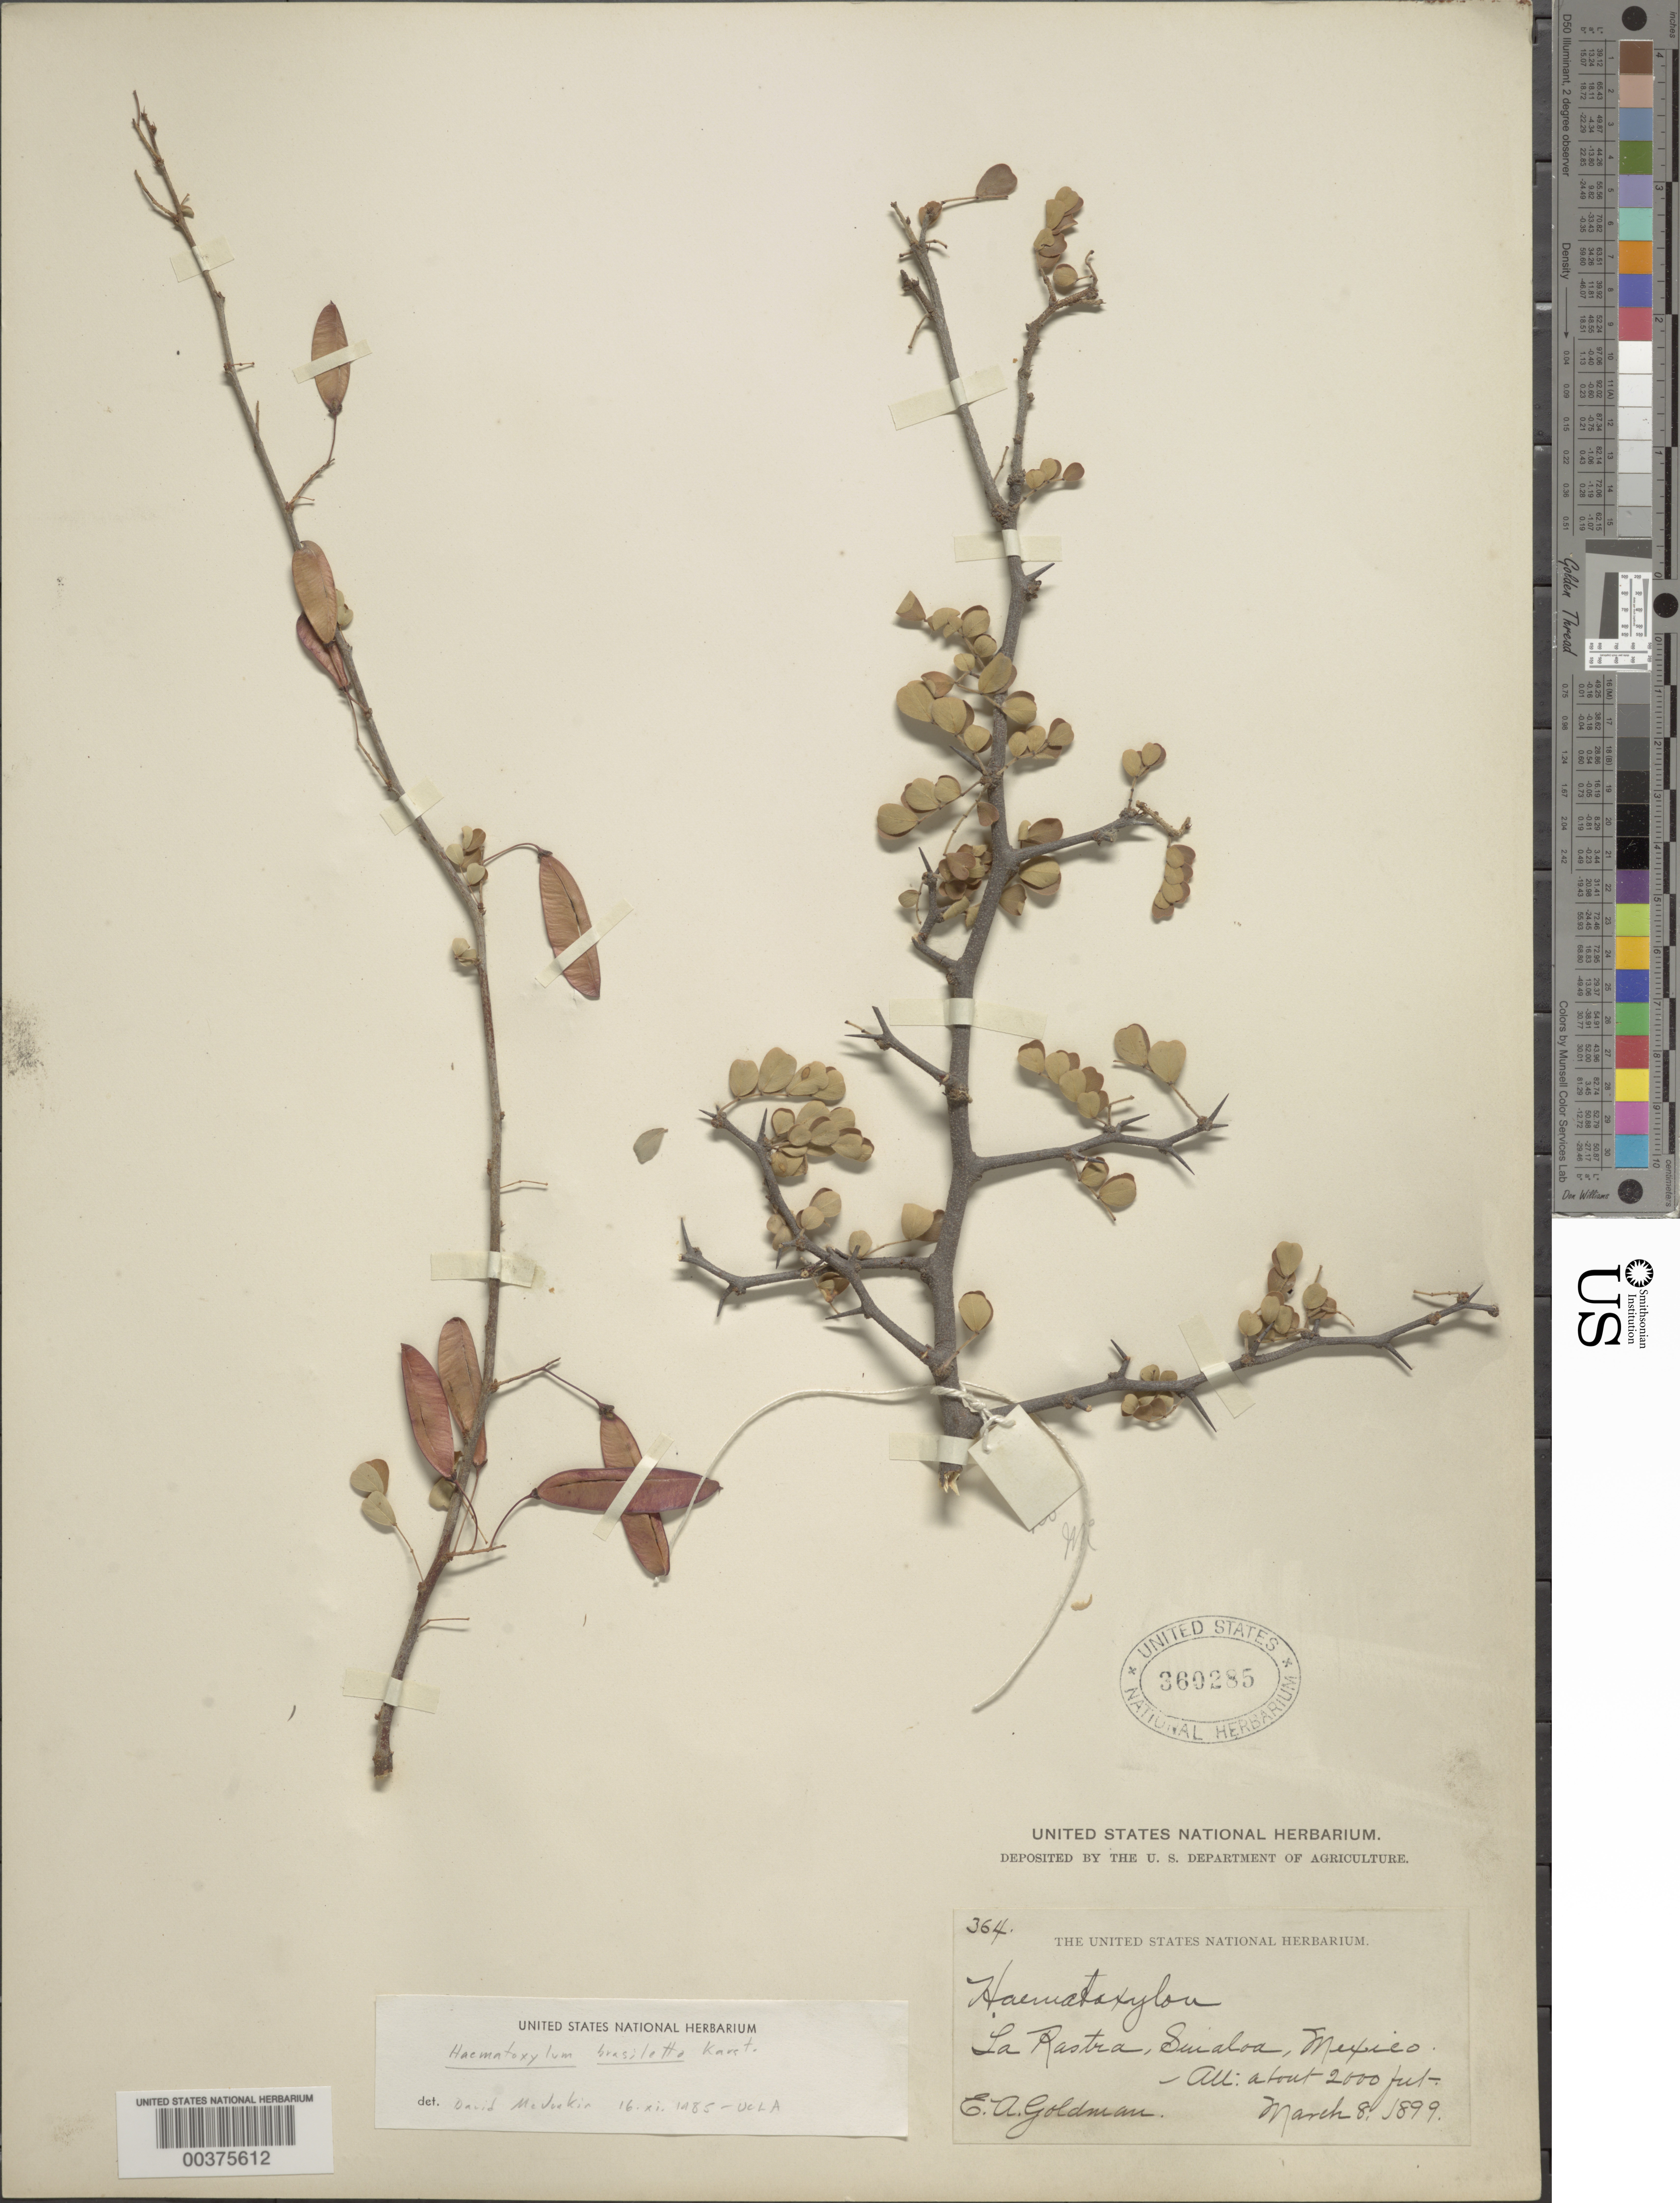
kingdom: Plantae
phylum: Tracheophyta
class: Magnoliopsida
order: Fabales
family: Fabaceae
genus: Haematoxylum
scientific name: Haematoxylum brasiletto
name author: H. Karst.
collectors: E. A. Goldman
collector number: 364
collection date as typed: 08 Mar 1899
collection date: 1899-03-08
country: Mexico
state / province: Sinaloa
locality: La rastra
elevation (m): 610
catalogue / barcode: US 369285